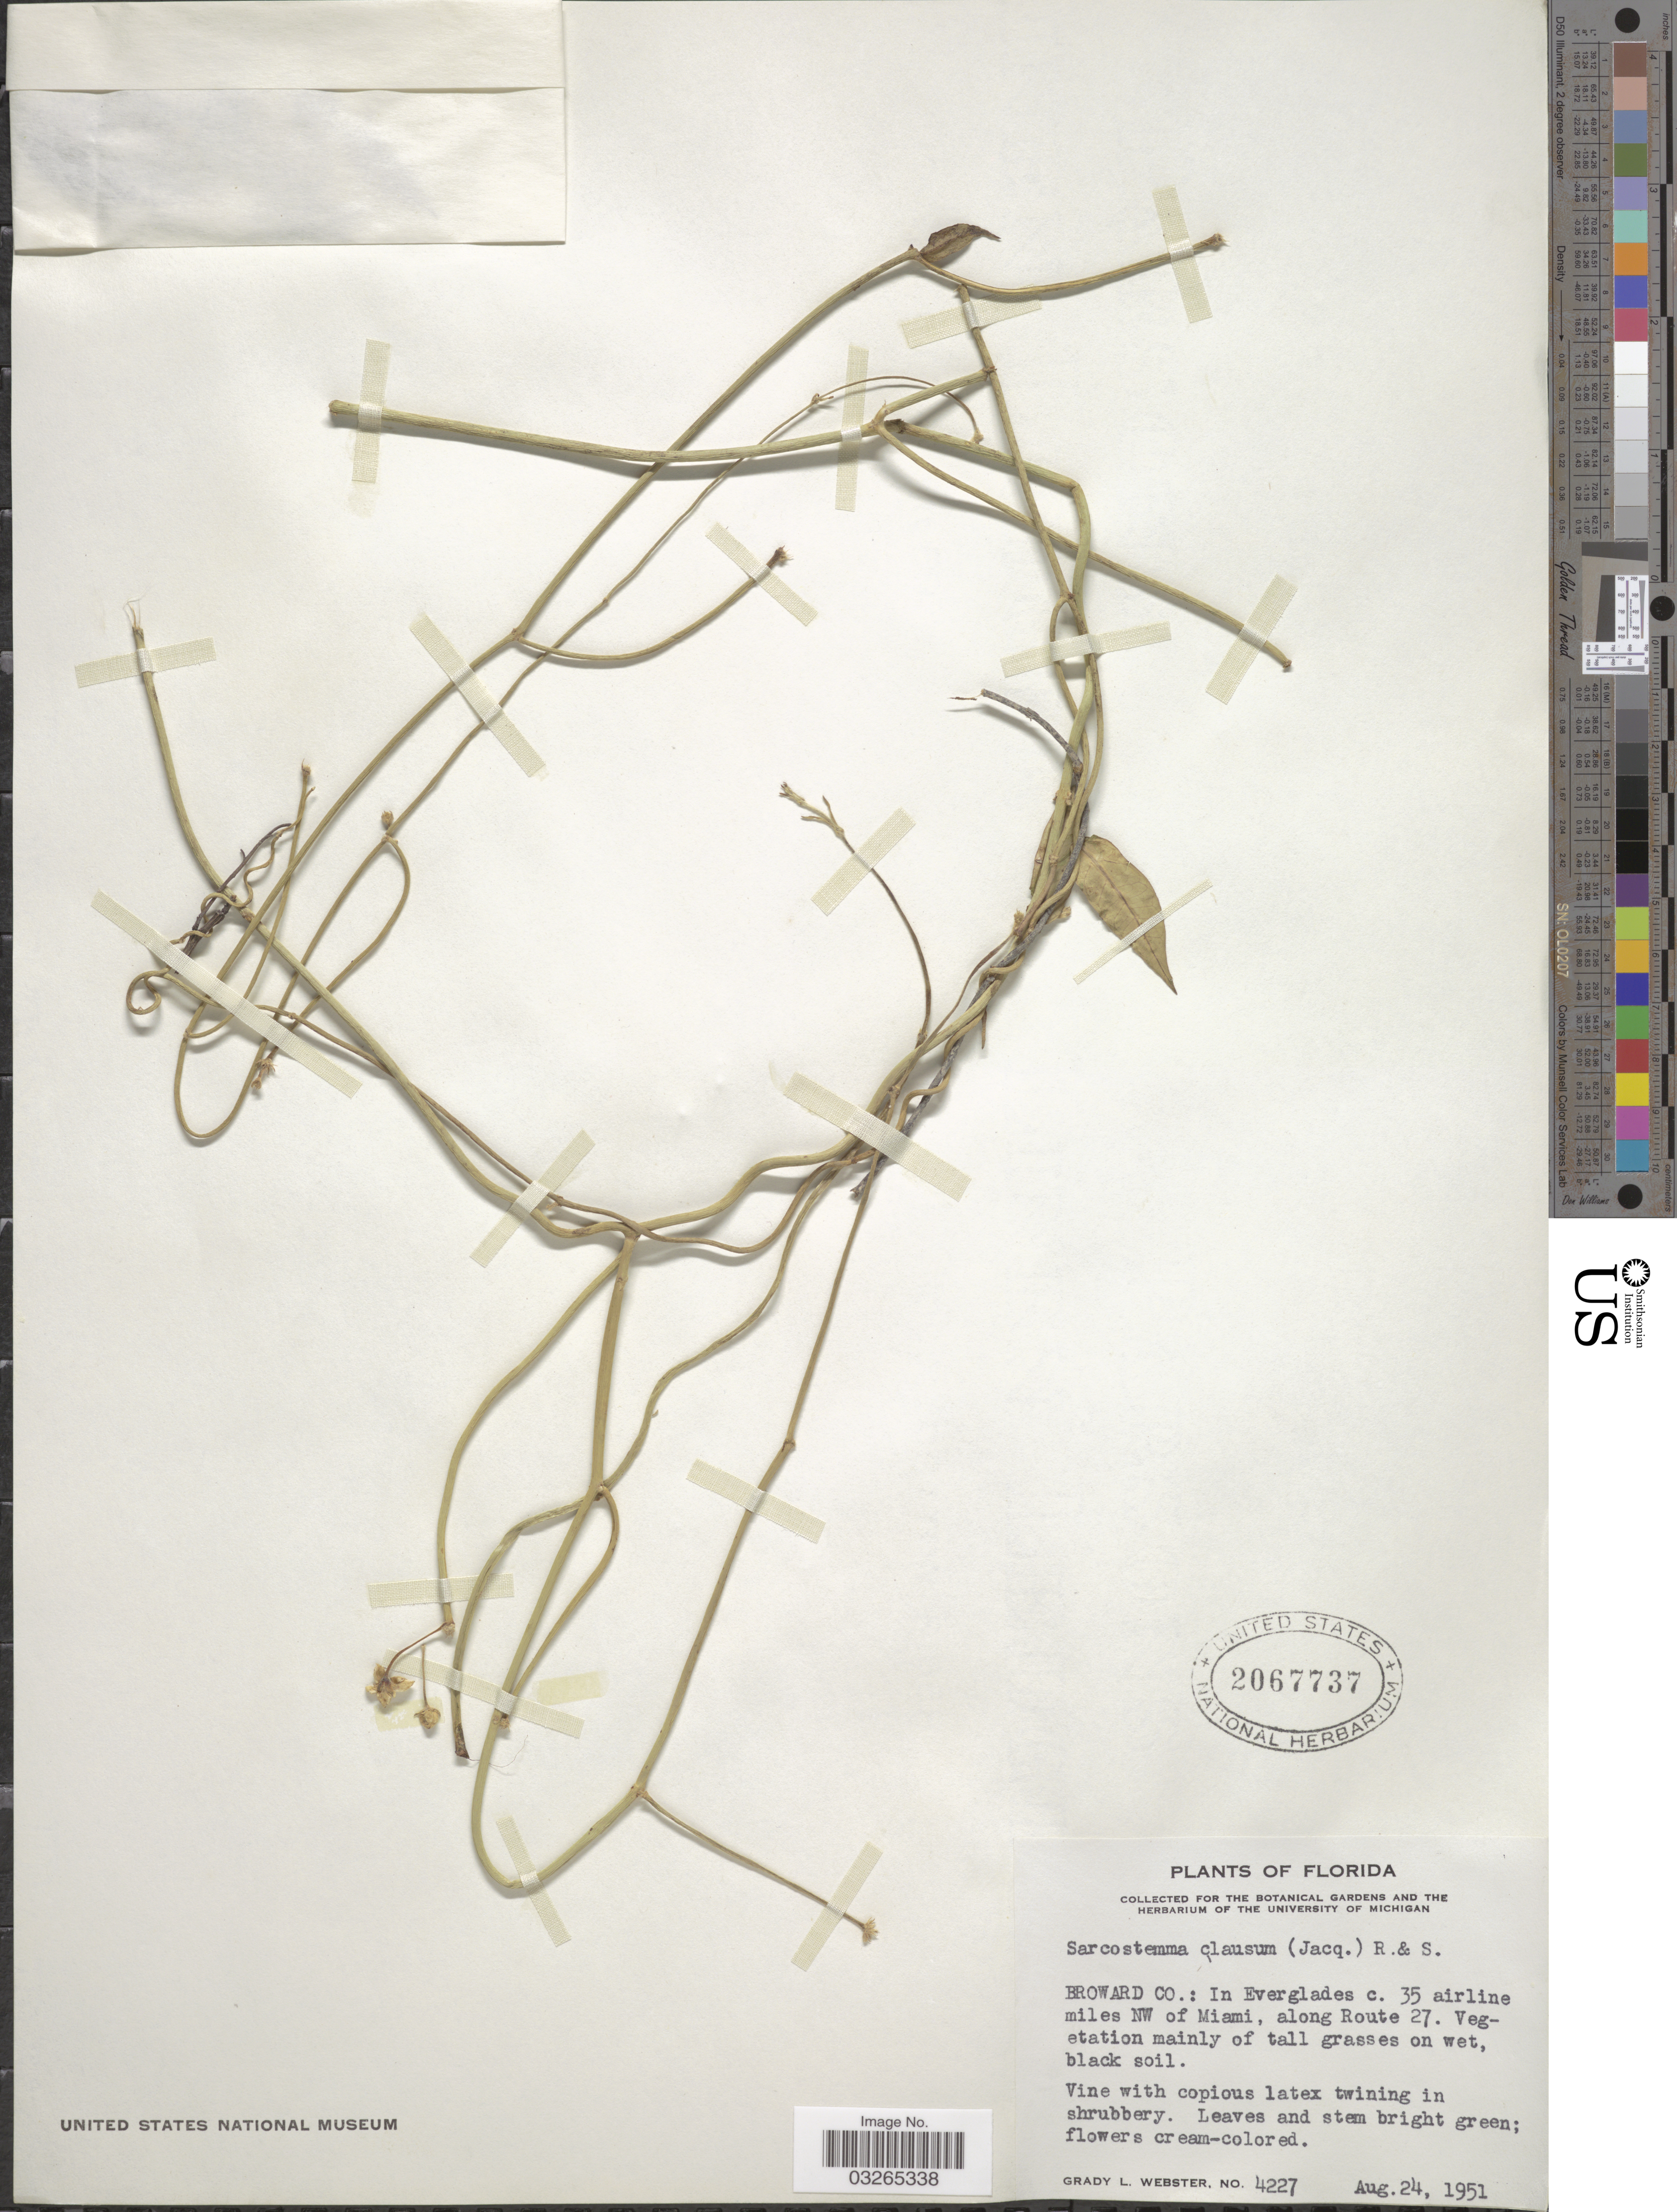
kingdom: Plantae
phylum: Tracheophyta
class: Magnoliopsida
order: Gentianales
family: Apocynaceae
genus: Sarcostemma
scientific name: Sarcostemma clausum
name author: (Jacq.) Schult.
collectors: G. L. Webster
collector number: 4227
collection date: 1951-08-24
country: United States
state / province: Florida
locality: Broward Co.: In Everglade c. 35 ariline miles NW of Miami, along Route 27.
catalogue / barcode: US 2067737